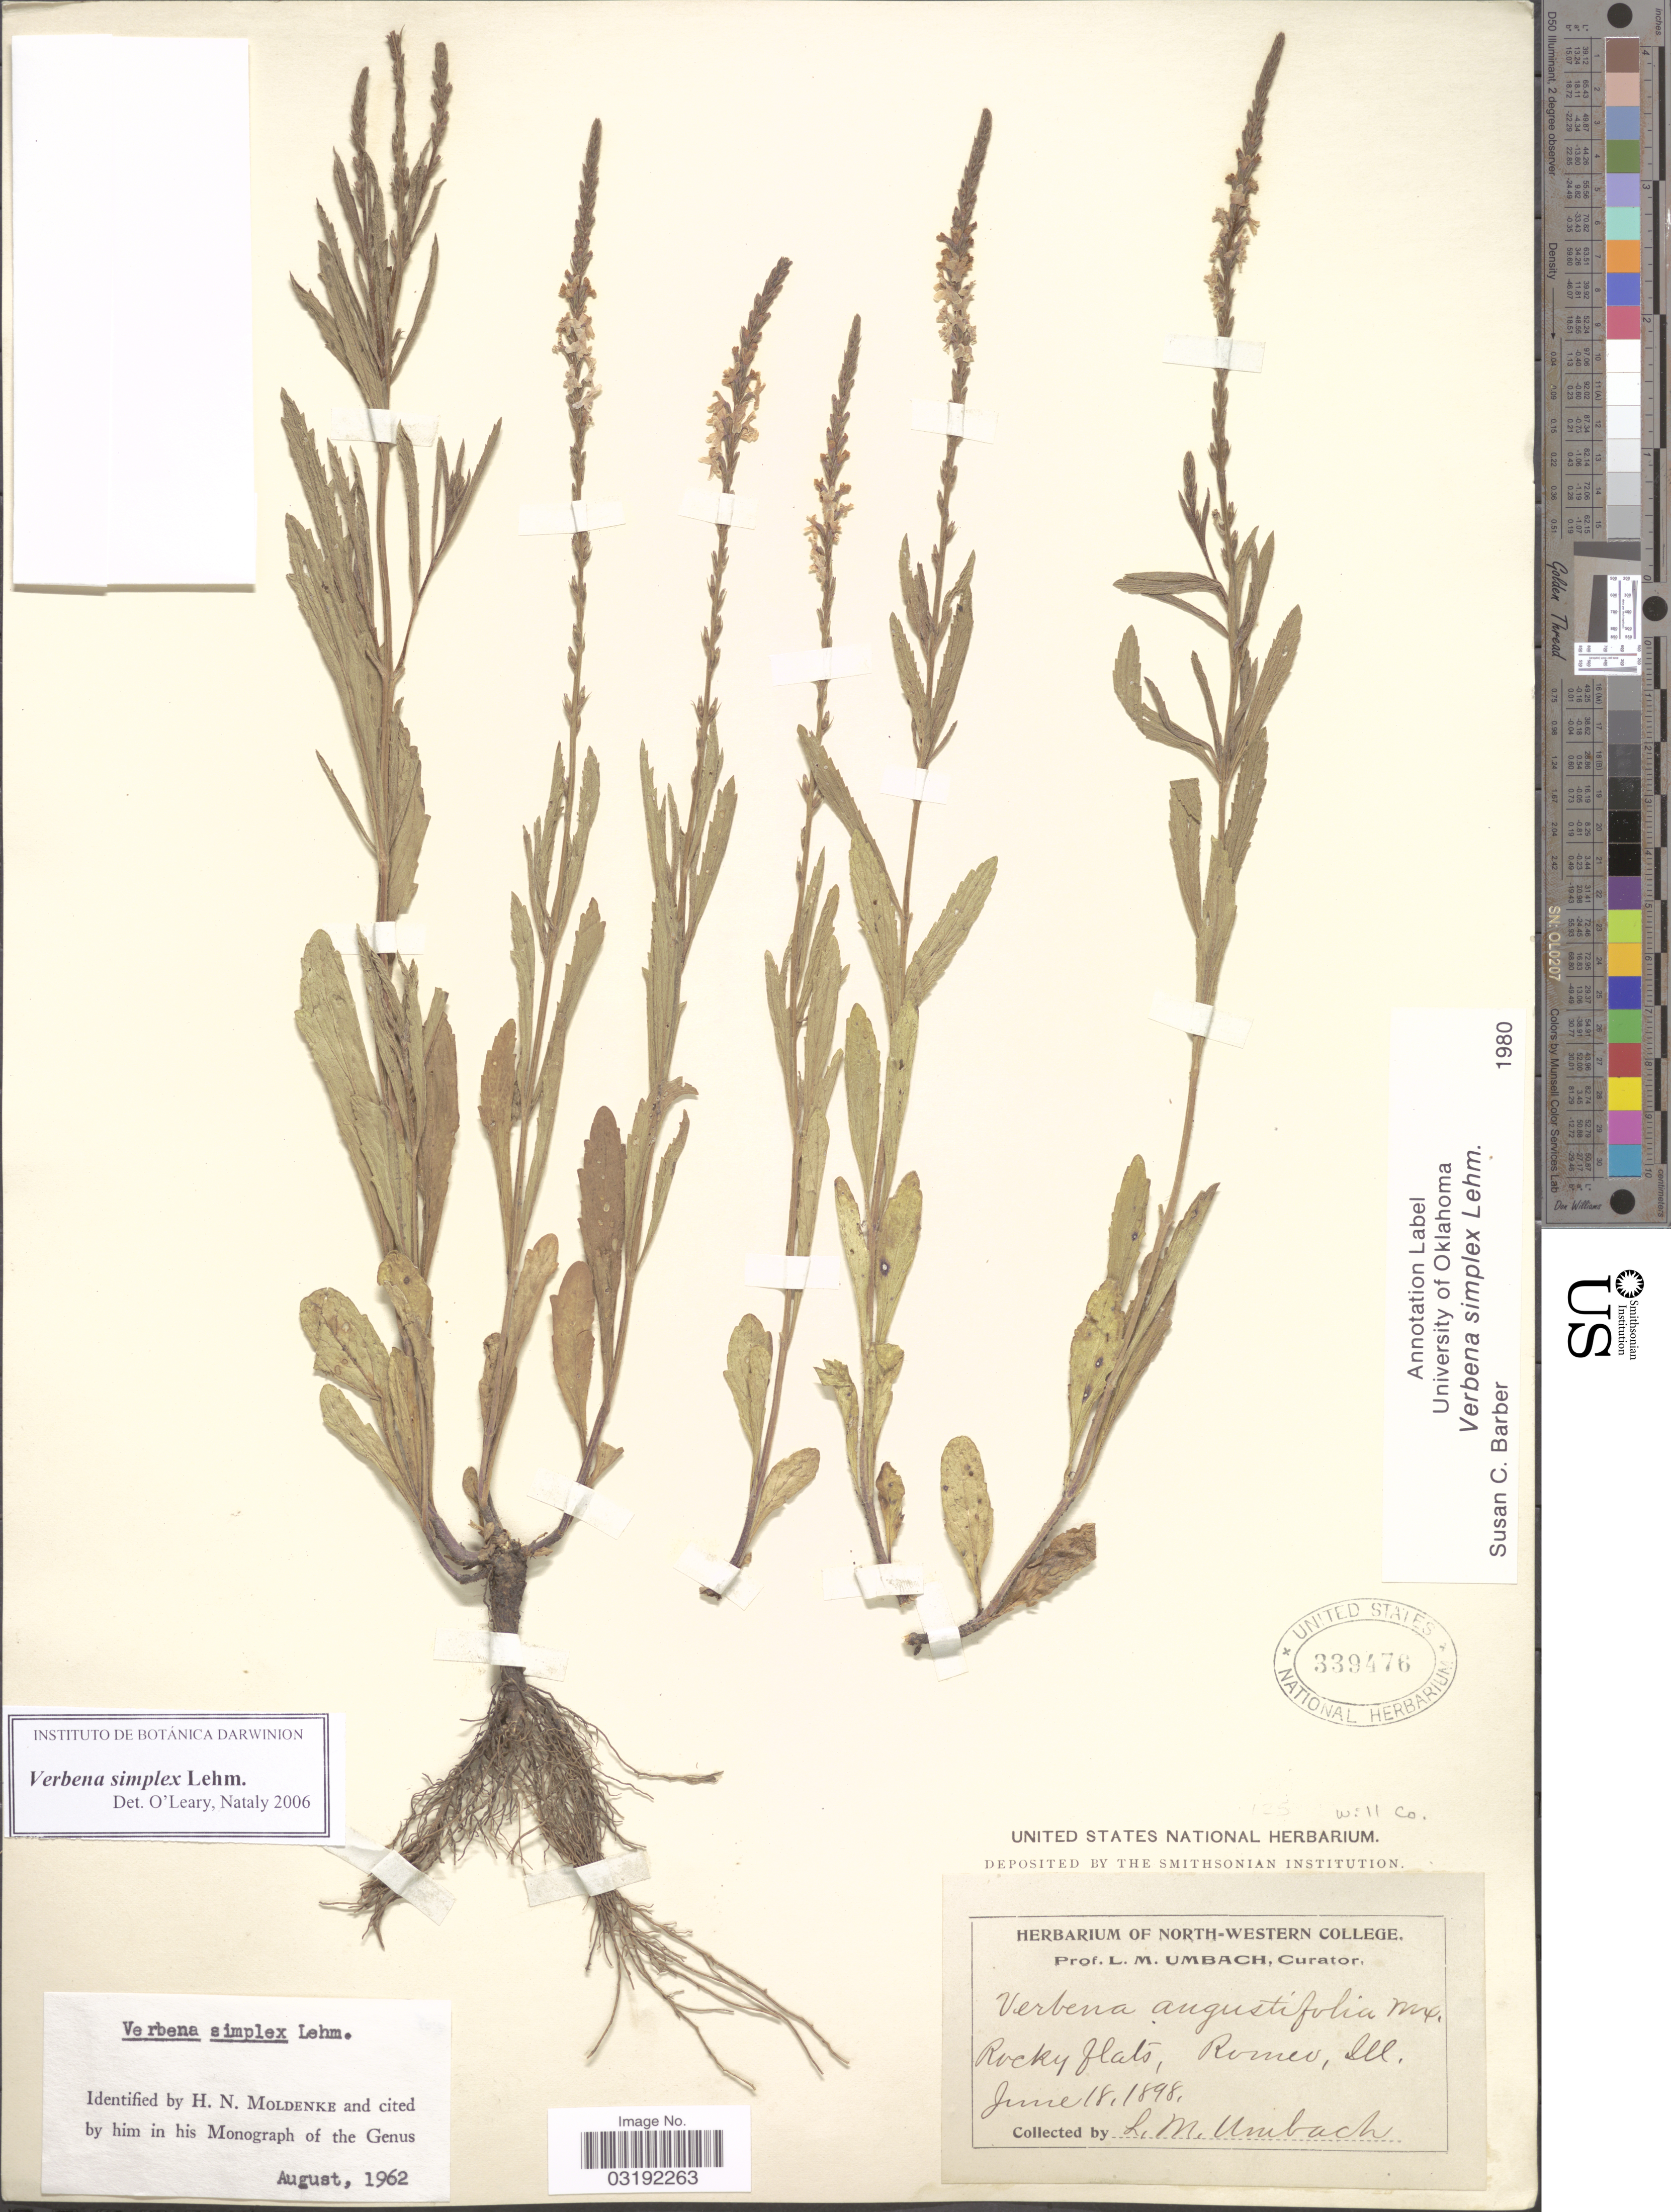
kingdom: Plantae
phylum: Tracheophyta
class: Magnoliopsida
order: Lamiales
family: Verbenaceae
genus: Verbena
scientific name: Verbena simplex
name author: F. Lehm.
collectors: L. M. Umbach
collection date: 1898-06-18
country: United States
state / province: Illinois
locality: Romeo, Will Co.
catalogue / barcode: US 339476